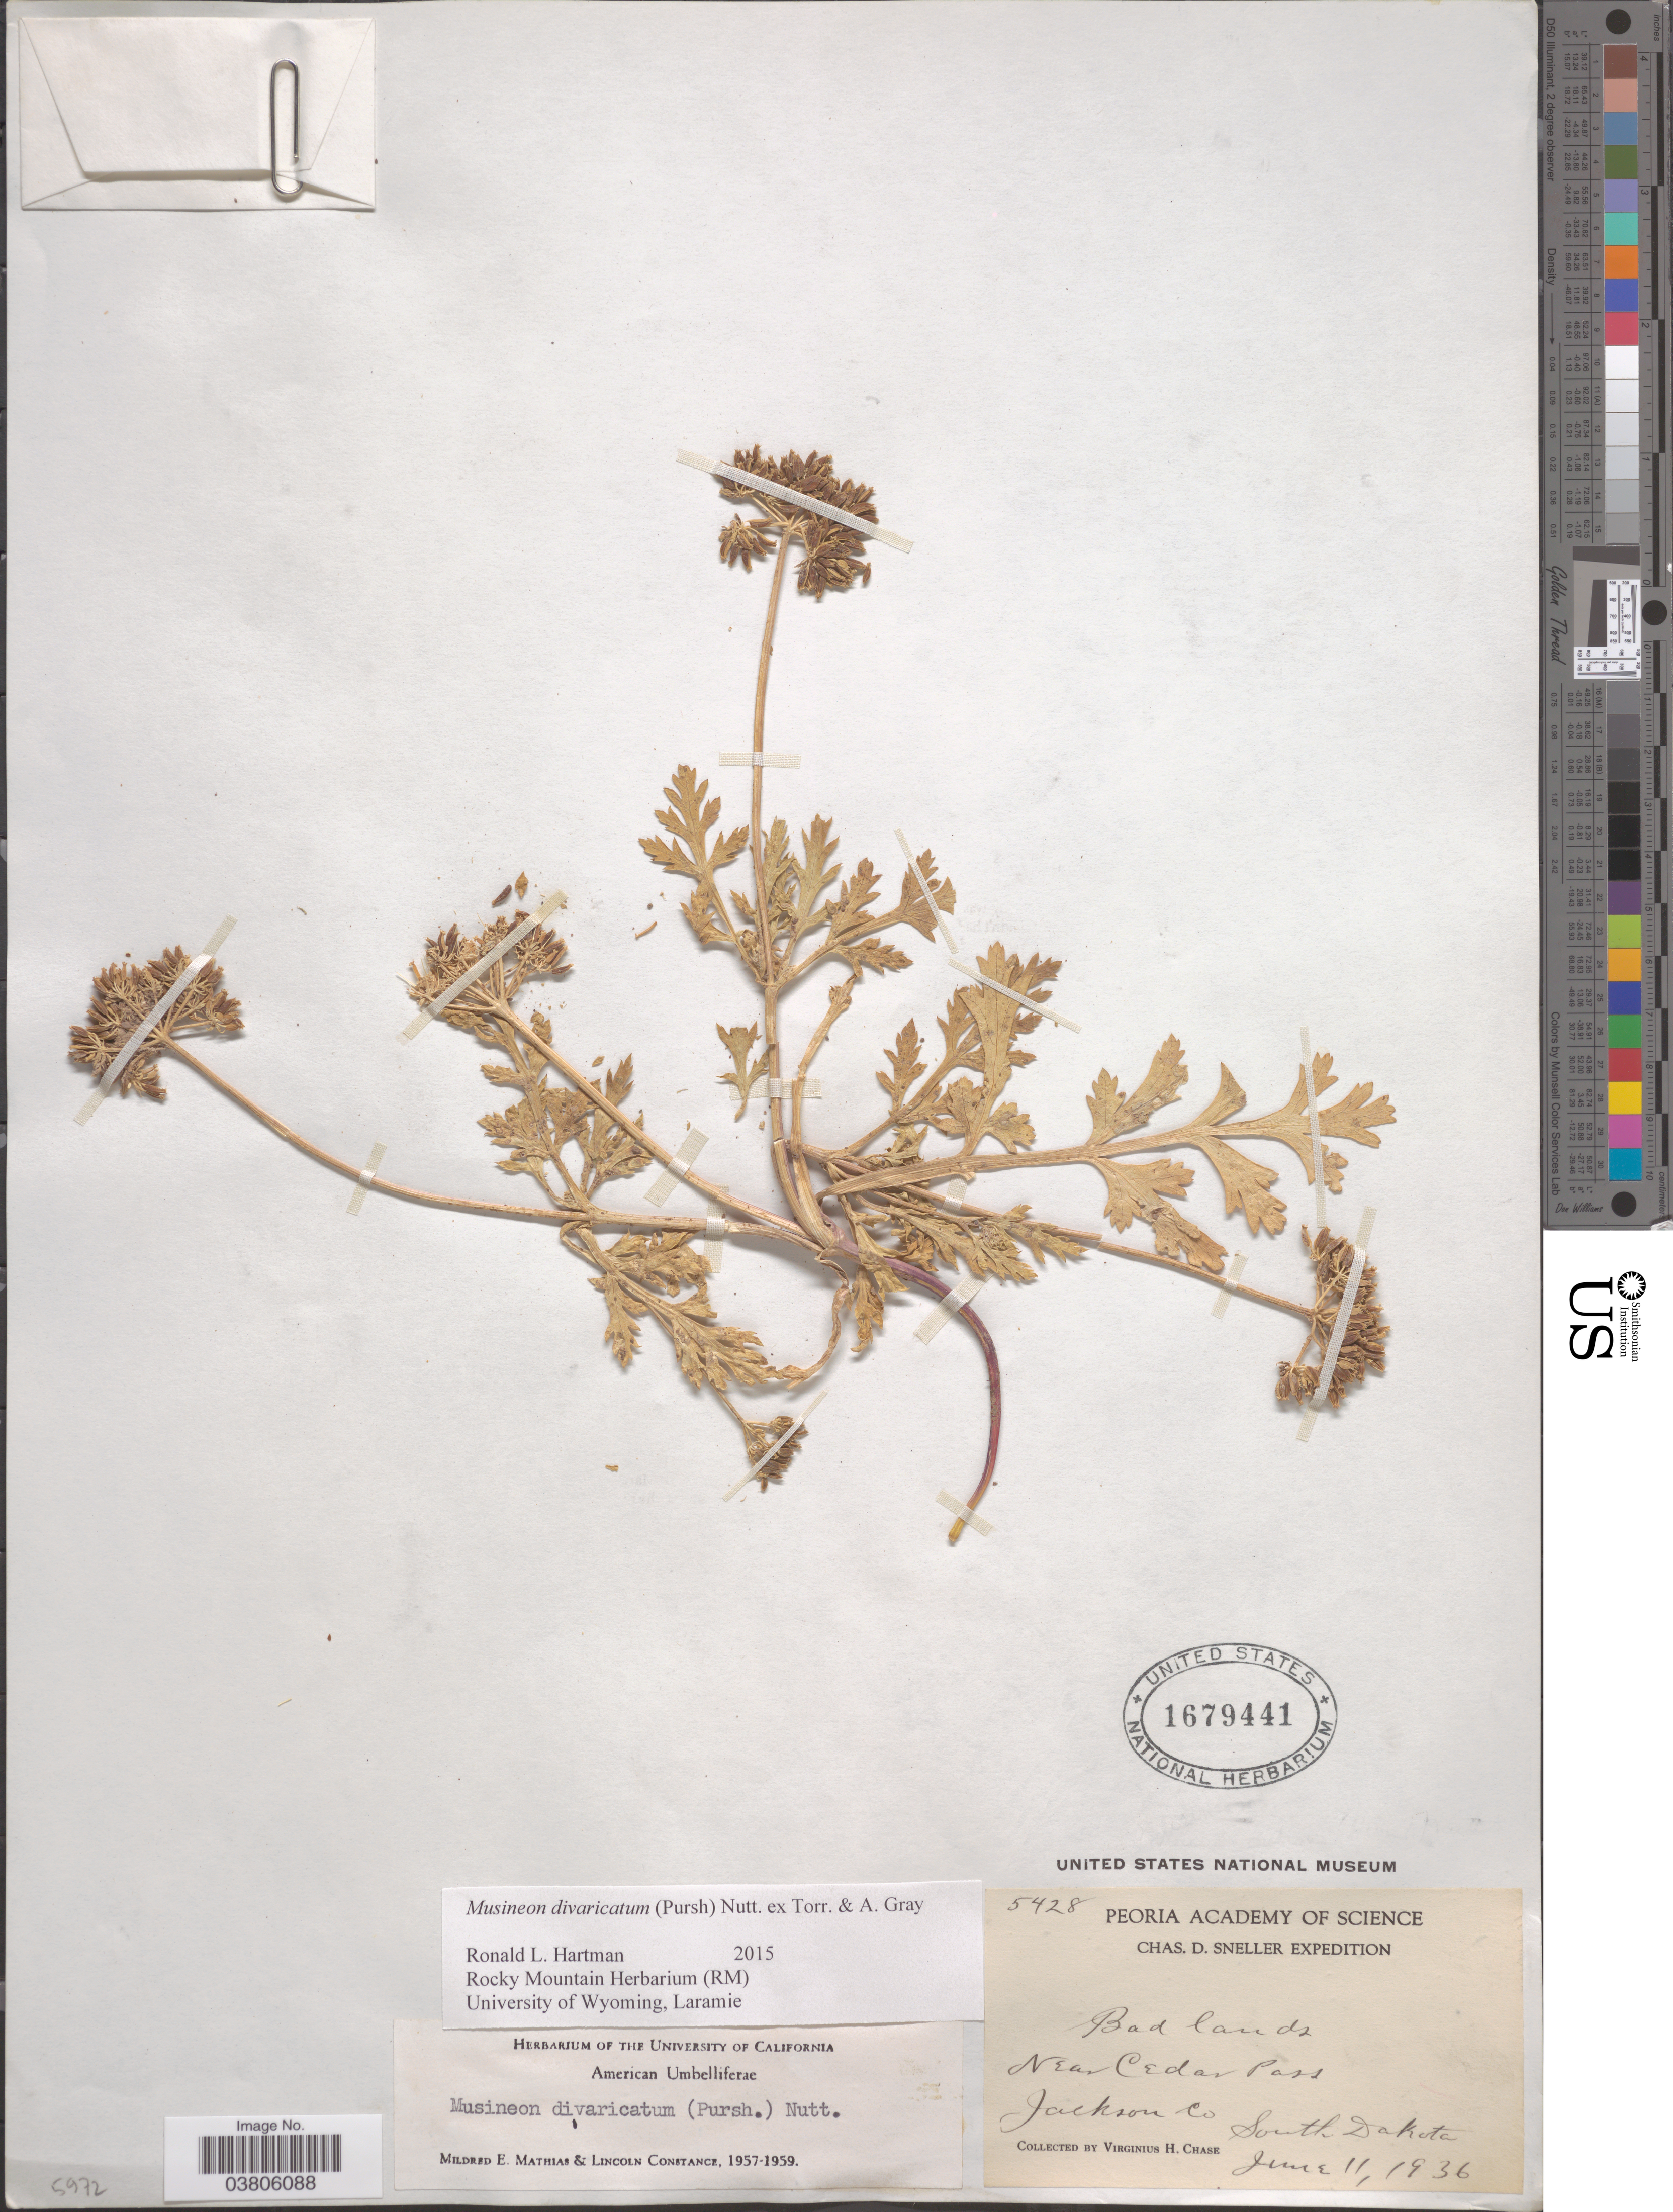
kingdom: Plantae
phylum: Tracheophyta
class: Magnoliopsida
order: Apiales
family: Apiaceae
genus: Musineon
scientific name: Musineon divaricatum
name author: (Pursh) Nutt.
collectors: V. H. Chase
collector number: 5428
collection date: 1936-06-11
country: United States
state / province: South Dakota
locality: Bad lands. near Cedar Pass. Jackson Co.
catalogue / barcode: US 1679441